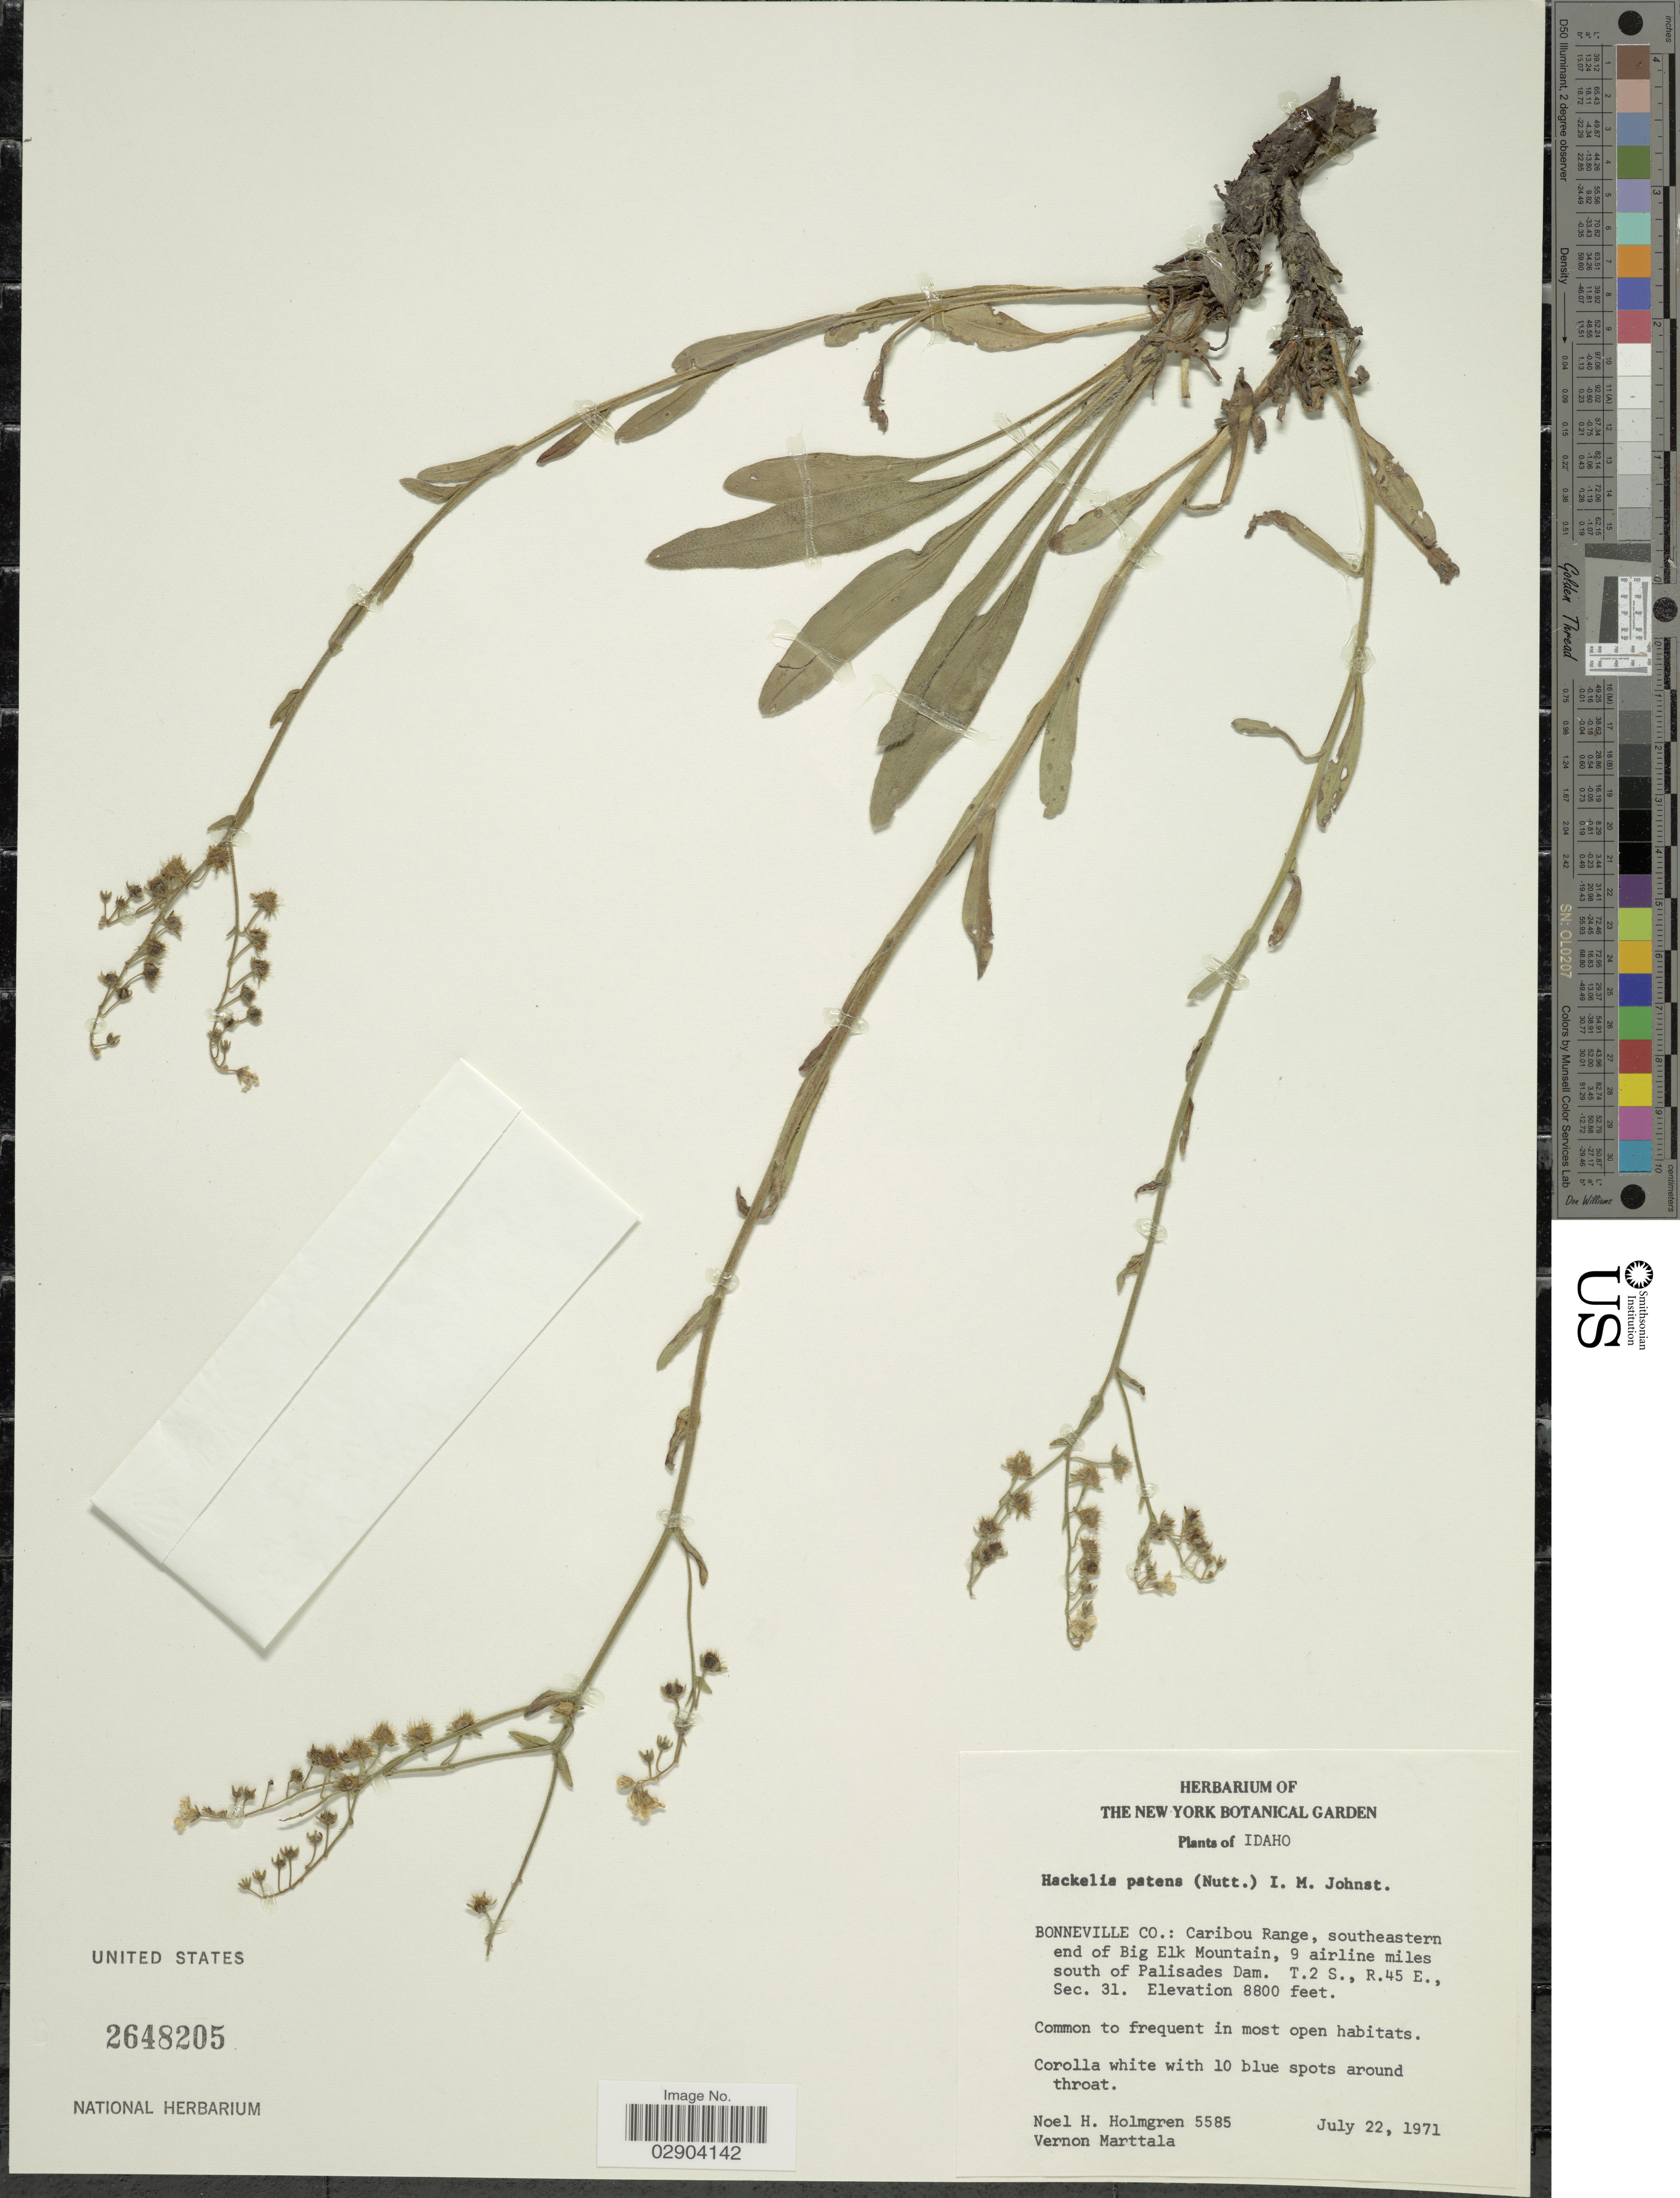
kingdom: Plantae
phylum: Tracheophyta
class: Magnoliopsida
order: Boraginales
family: Boraginaceae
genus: Hackelia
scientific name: Hackelia patens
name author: I.M. Johnst.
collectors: N. H. Holmgren & V. Marttala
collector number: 5585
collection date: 1971-07-22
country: United States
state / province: Idaho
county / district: Bonneville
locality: Caribou Range, southeastern end of Big Elk Mountain, 9 airline miles south of Palisades Dam. T. 2 S., R. 45 E., Sec. 31.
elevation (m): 2682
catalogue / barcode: US 2648205